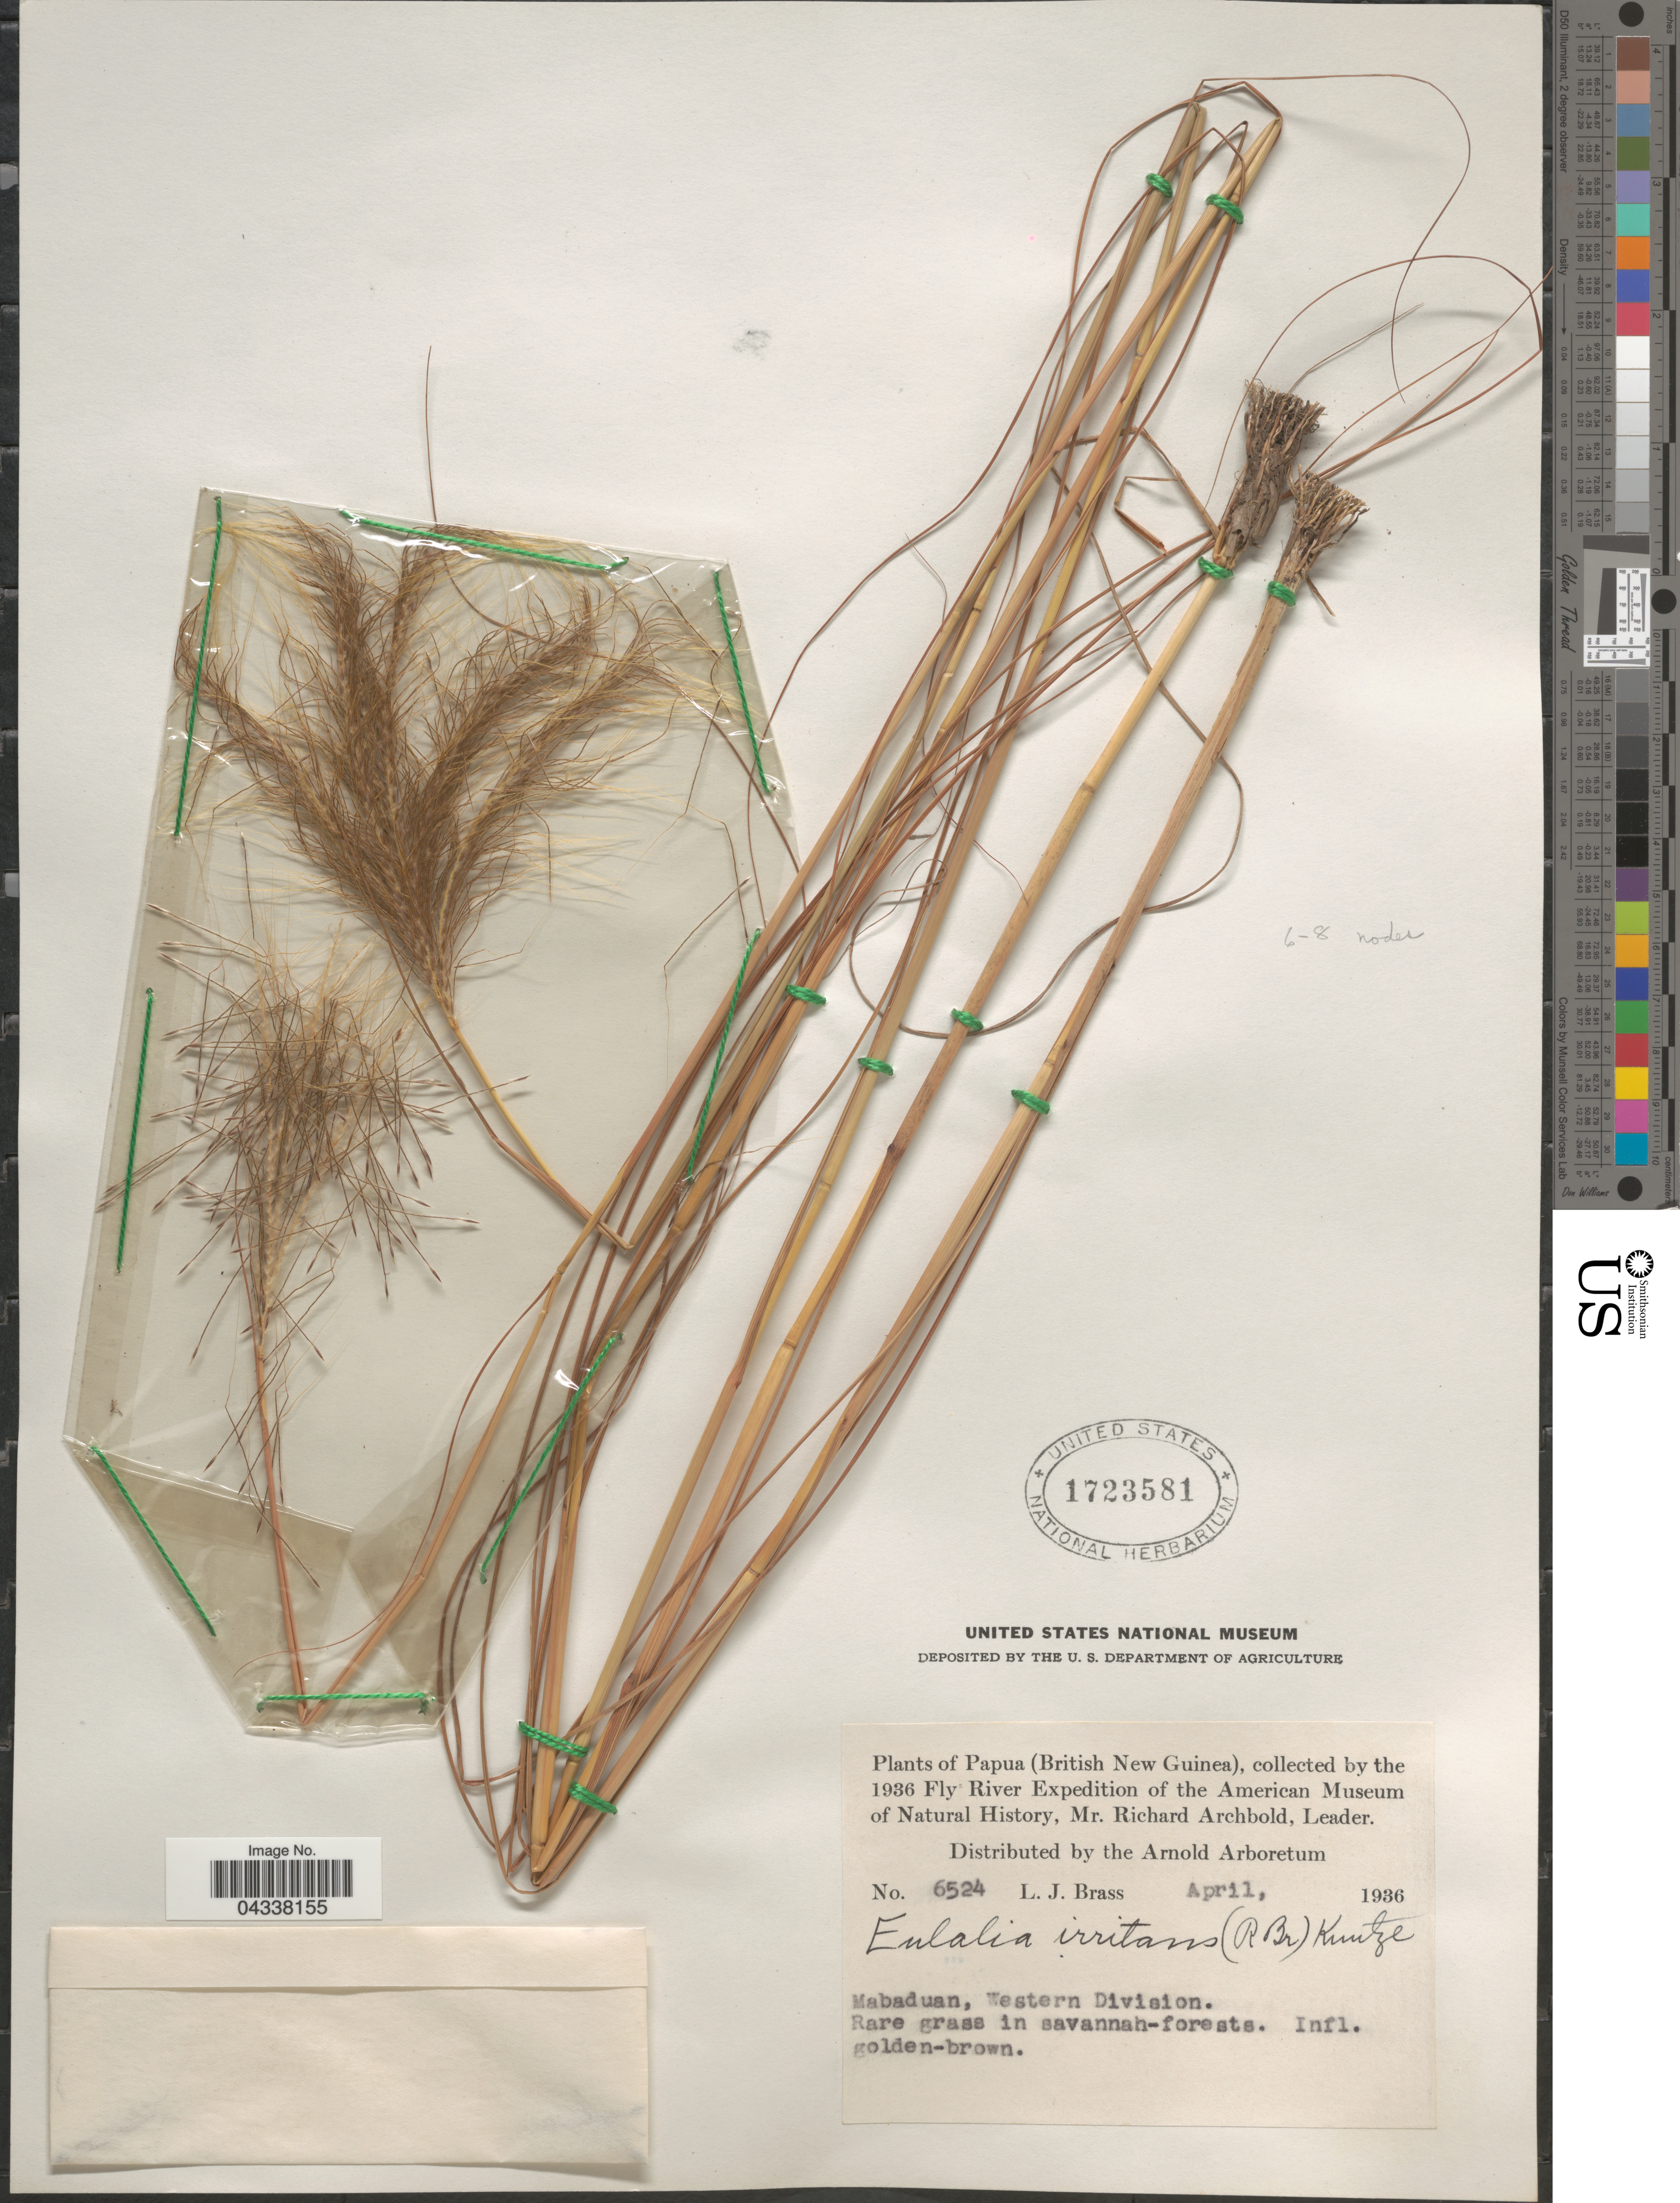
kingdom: Plantae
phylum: Tracheophyta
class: Liliopsida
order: Poales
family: Poaceae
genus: Pseudopogonatherum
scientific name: Pseudopogonatherum irritans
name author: (R. Br.) A. Camus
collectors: L. J. Brass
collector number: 6524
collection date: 1936-04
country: Papua New Guinea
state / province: Manus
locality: (British New Guinea). 1936 Fly River Expedition of the American Museum of Natural History. Mabaduan, Western Division.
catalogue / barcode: US 1723581